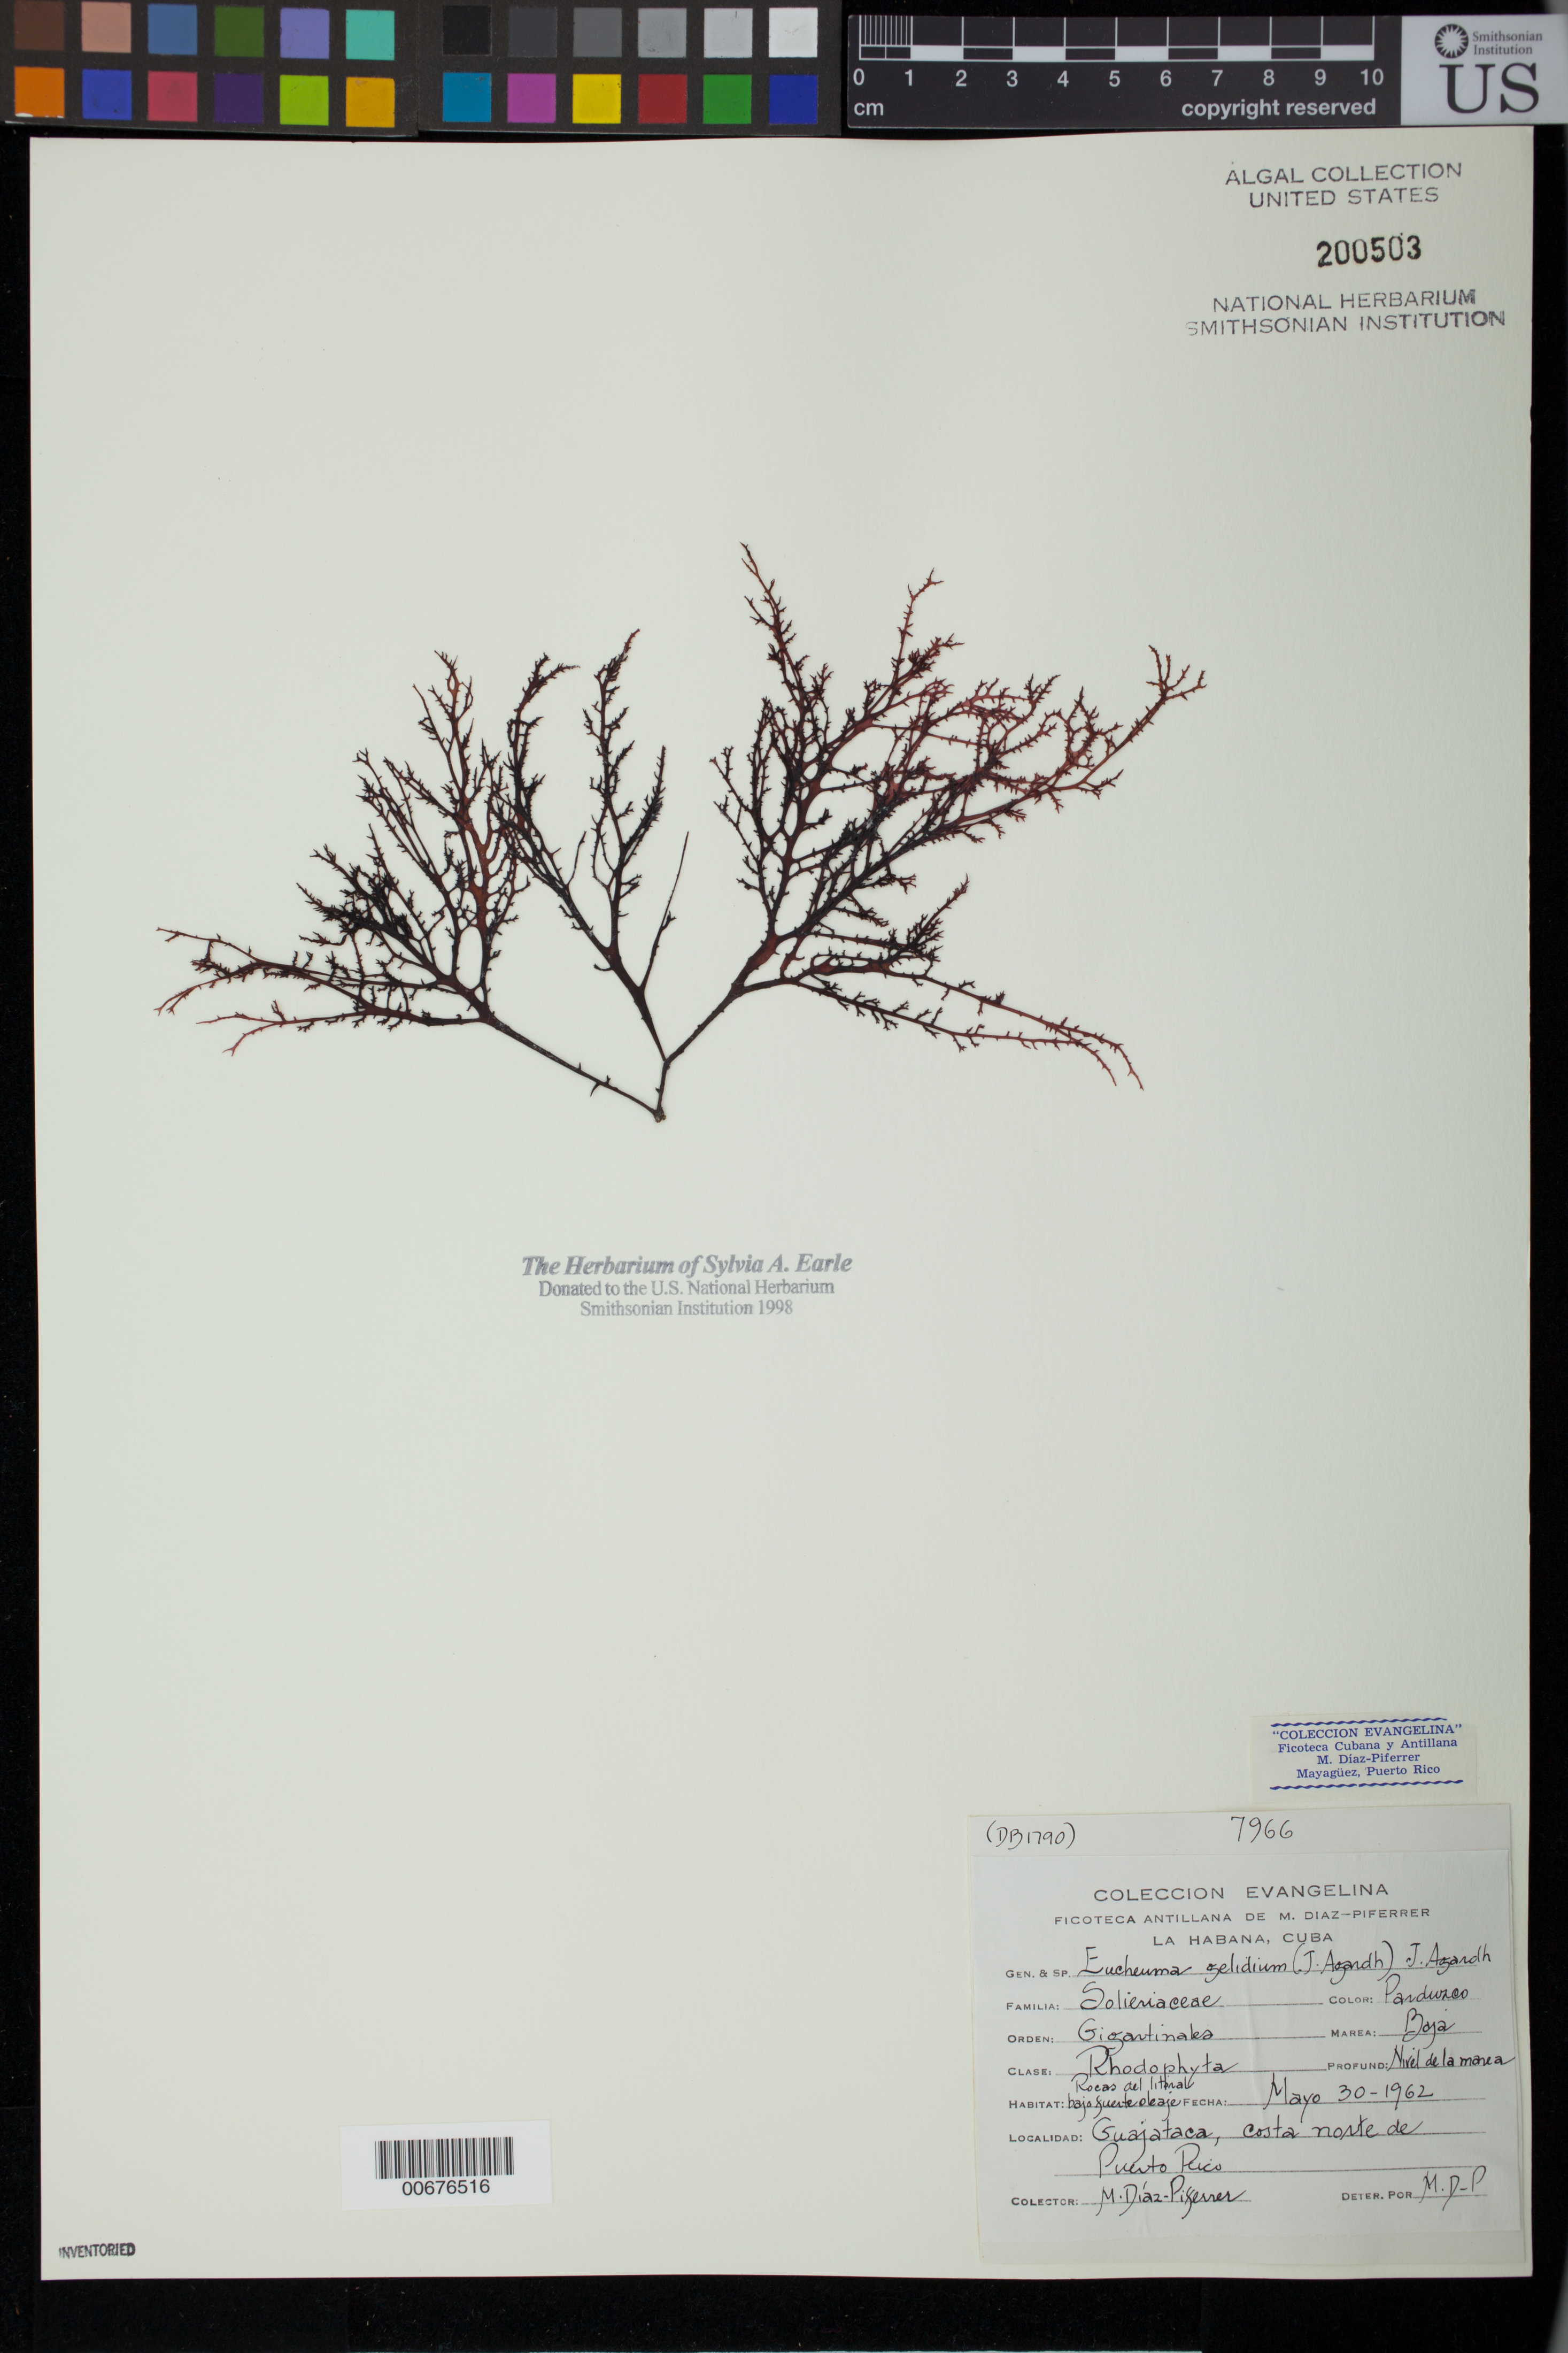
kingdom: Plantae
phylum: Rhodophyta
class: Florideophyceae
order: Gigartinales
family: Solieriaceae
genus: Meristotheca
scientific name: Meristotheca gelidium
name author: (J. Agardh) E.J. Faye & Masuda in E.J. Faye et al.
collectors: M. Diaz-Piferrer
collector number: (DB 1790) 7966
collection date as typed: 30 May 1962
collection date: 1962-05-30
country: Puerto Rico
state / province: Isabela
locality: Guajataca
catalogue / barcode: US 200503